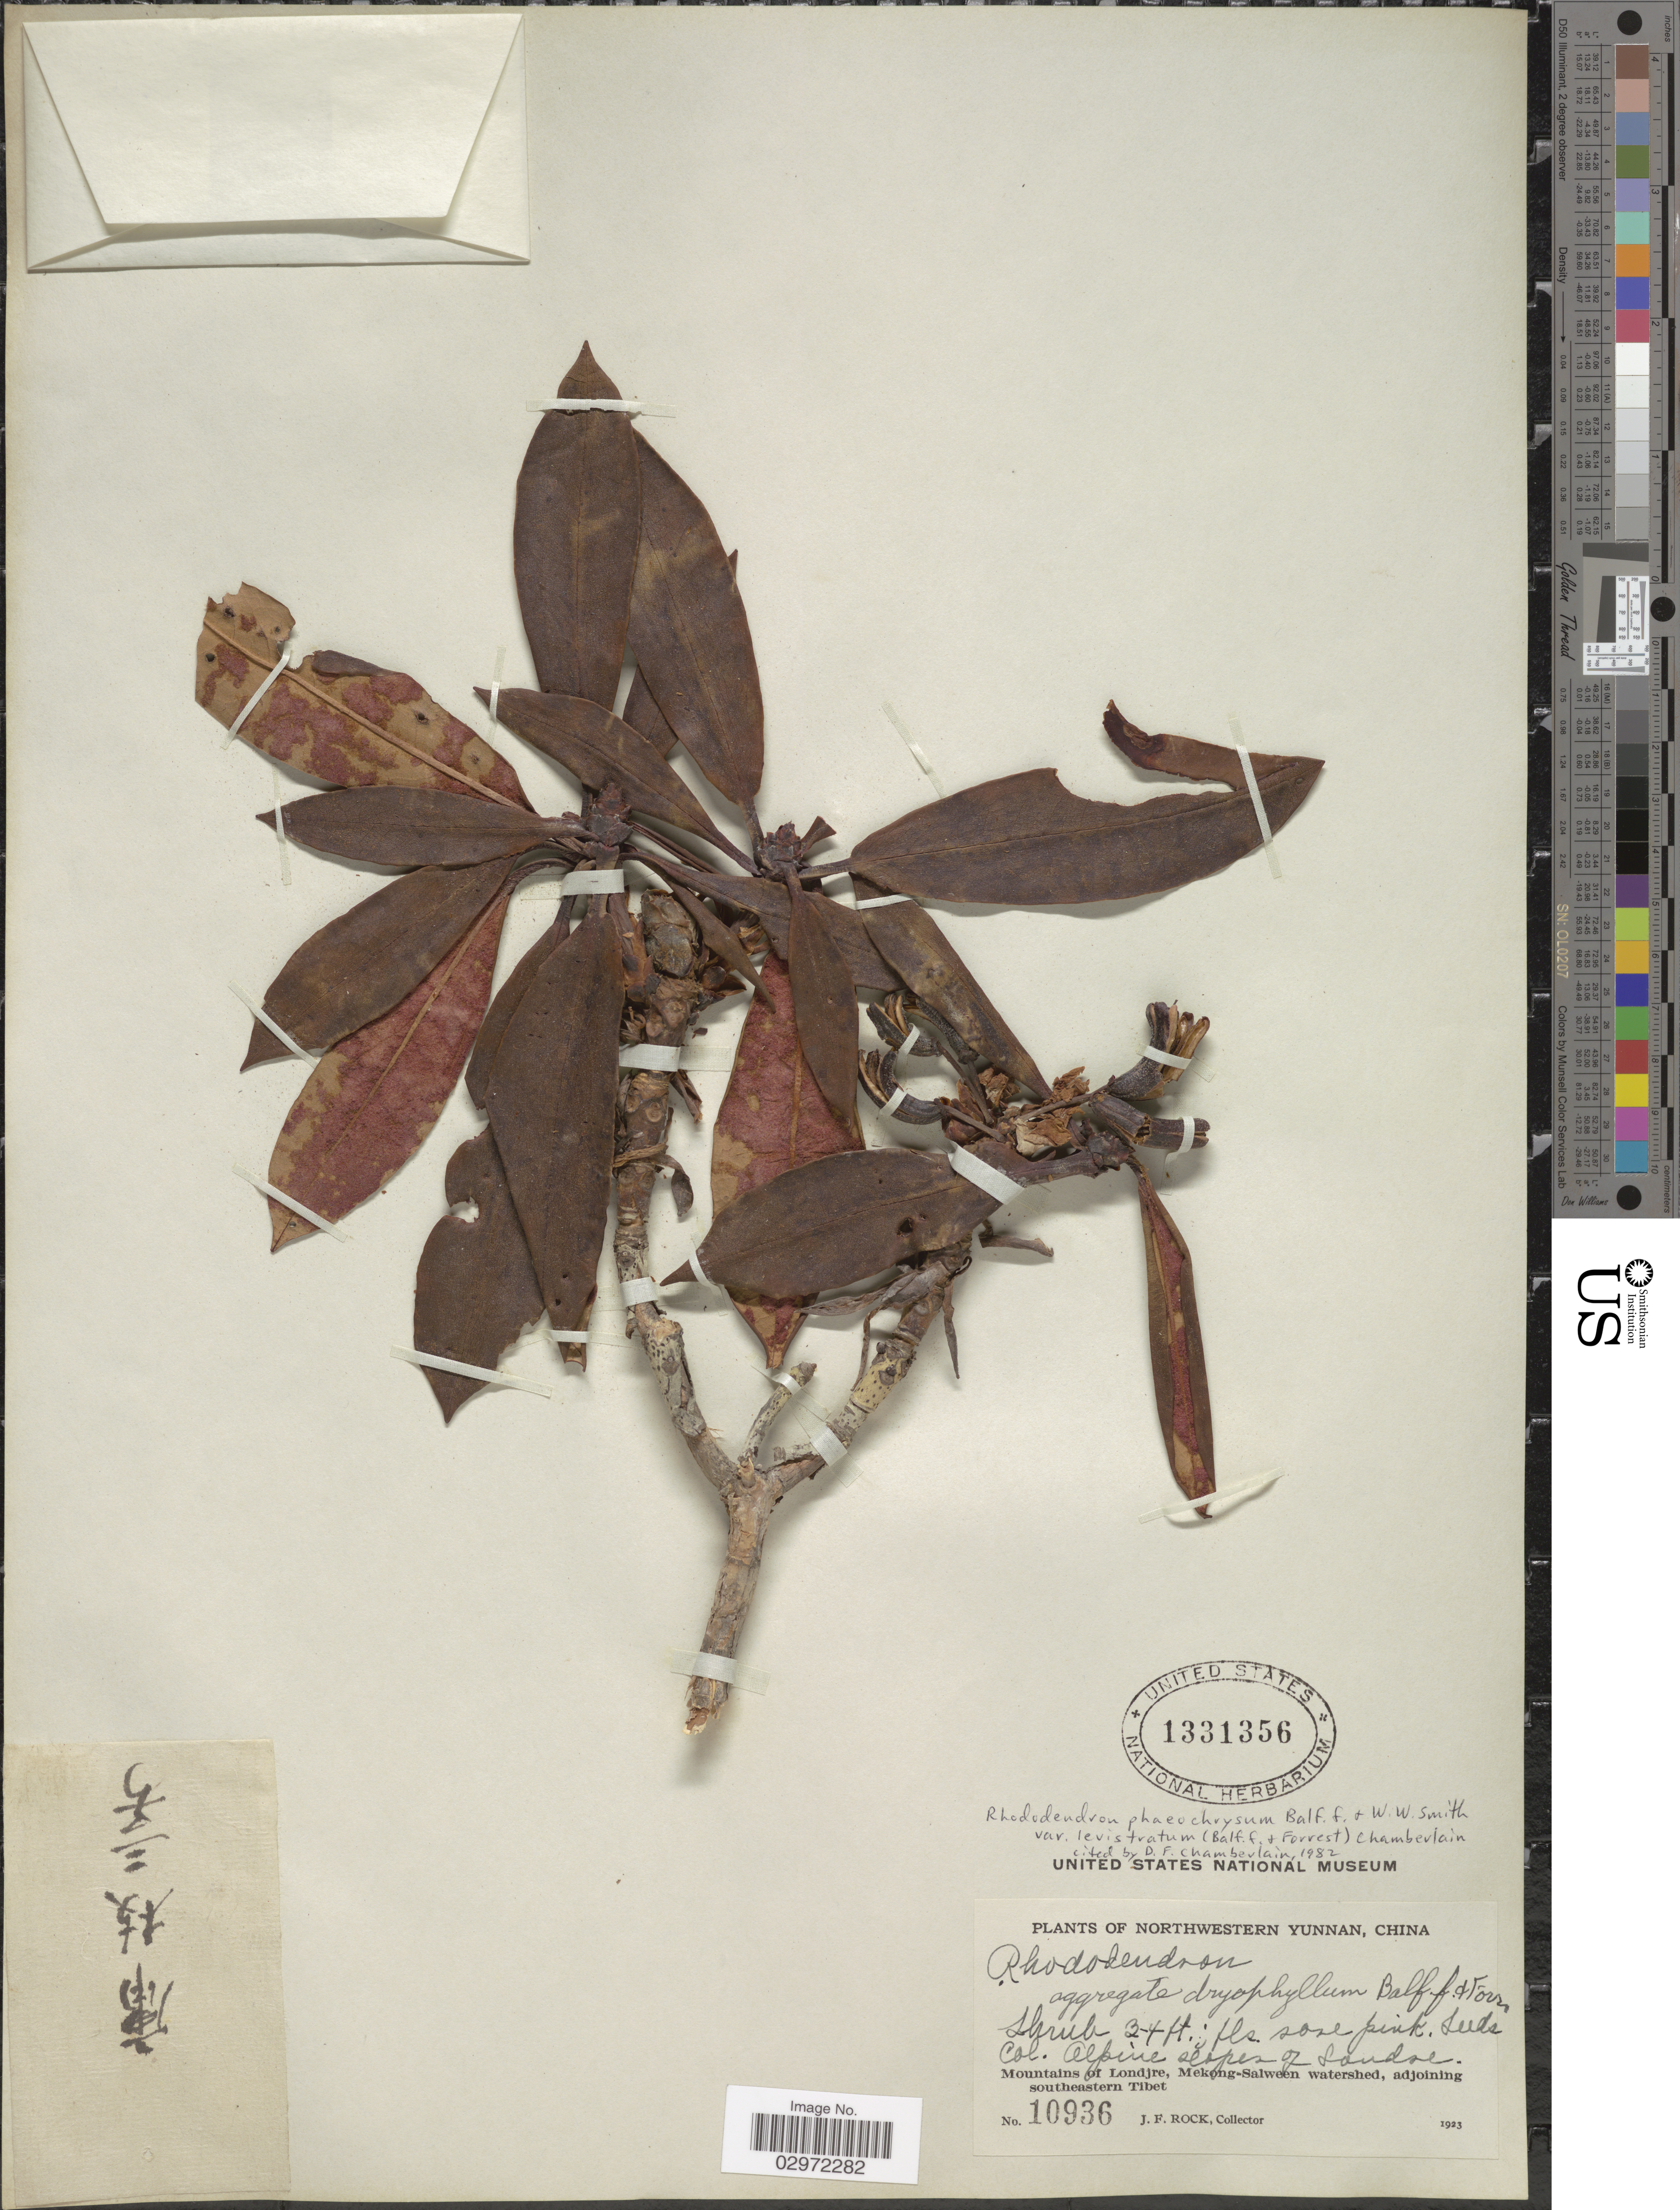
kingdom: Plantae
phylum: Tracheophyta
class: Magnoliopsida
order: Ericales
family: Ericaceae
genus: Rhododendron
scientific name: Rhododendron phaeochrysum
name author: Balf. f. & W.W. Sm.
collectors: J. Rock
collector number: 10936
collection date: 1923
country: China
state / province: Yunnan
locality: Alpine slopes of Landre, Northwestern Yunnan, Mountains of Londjre, Mekong-Salween watershed, adjoining southeastern Tibet.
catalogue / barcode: US 1331356